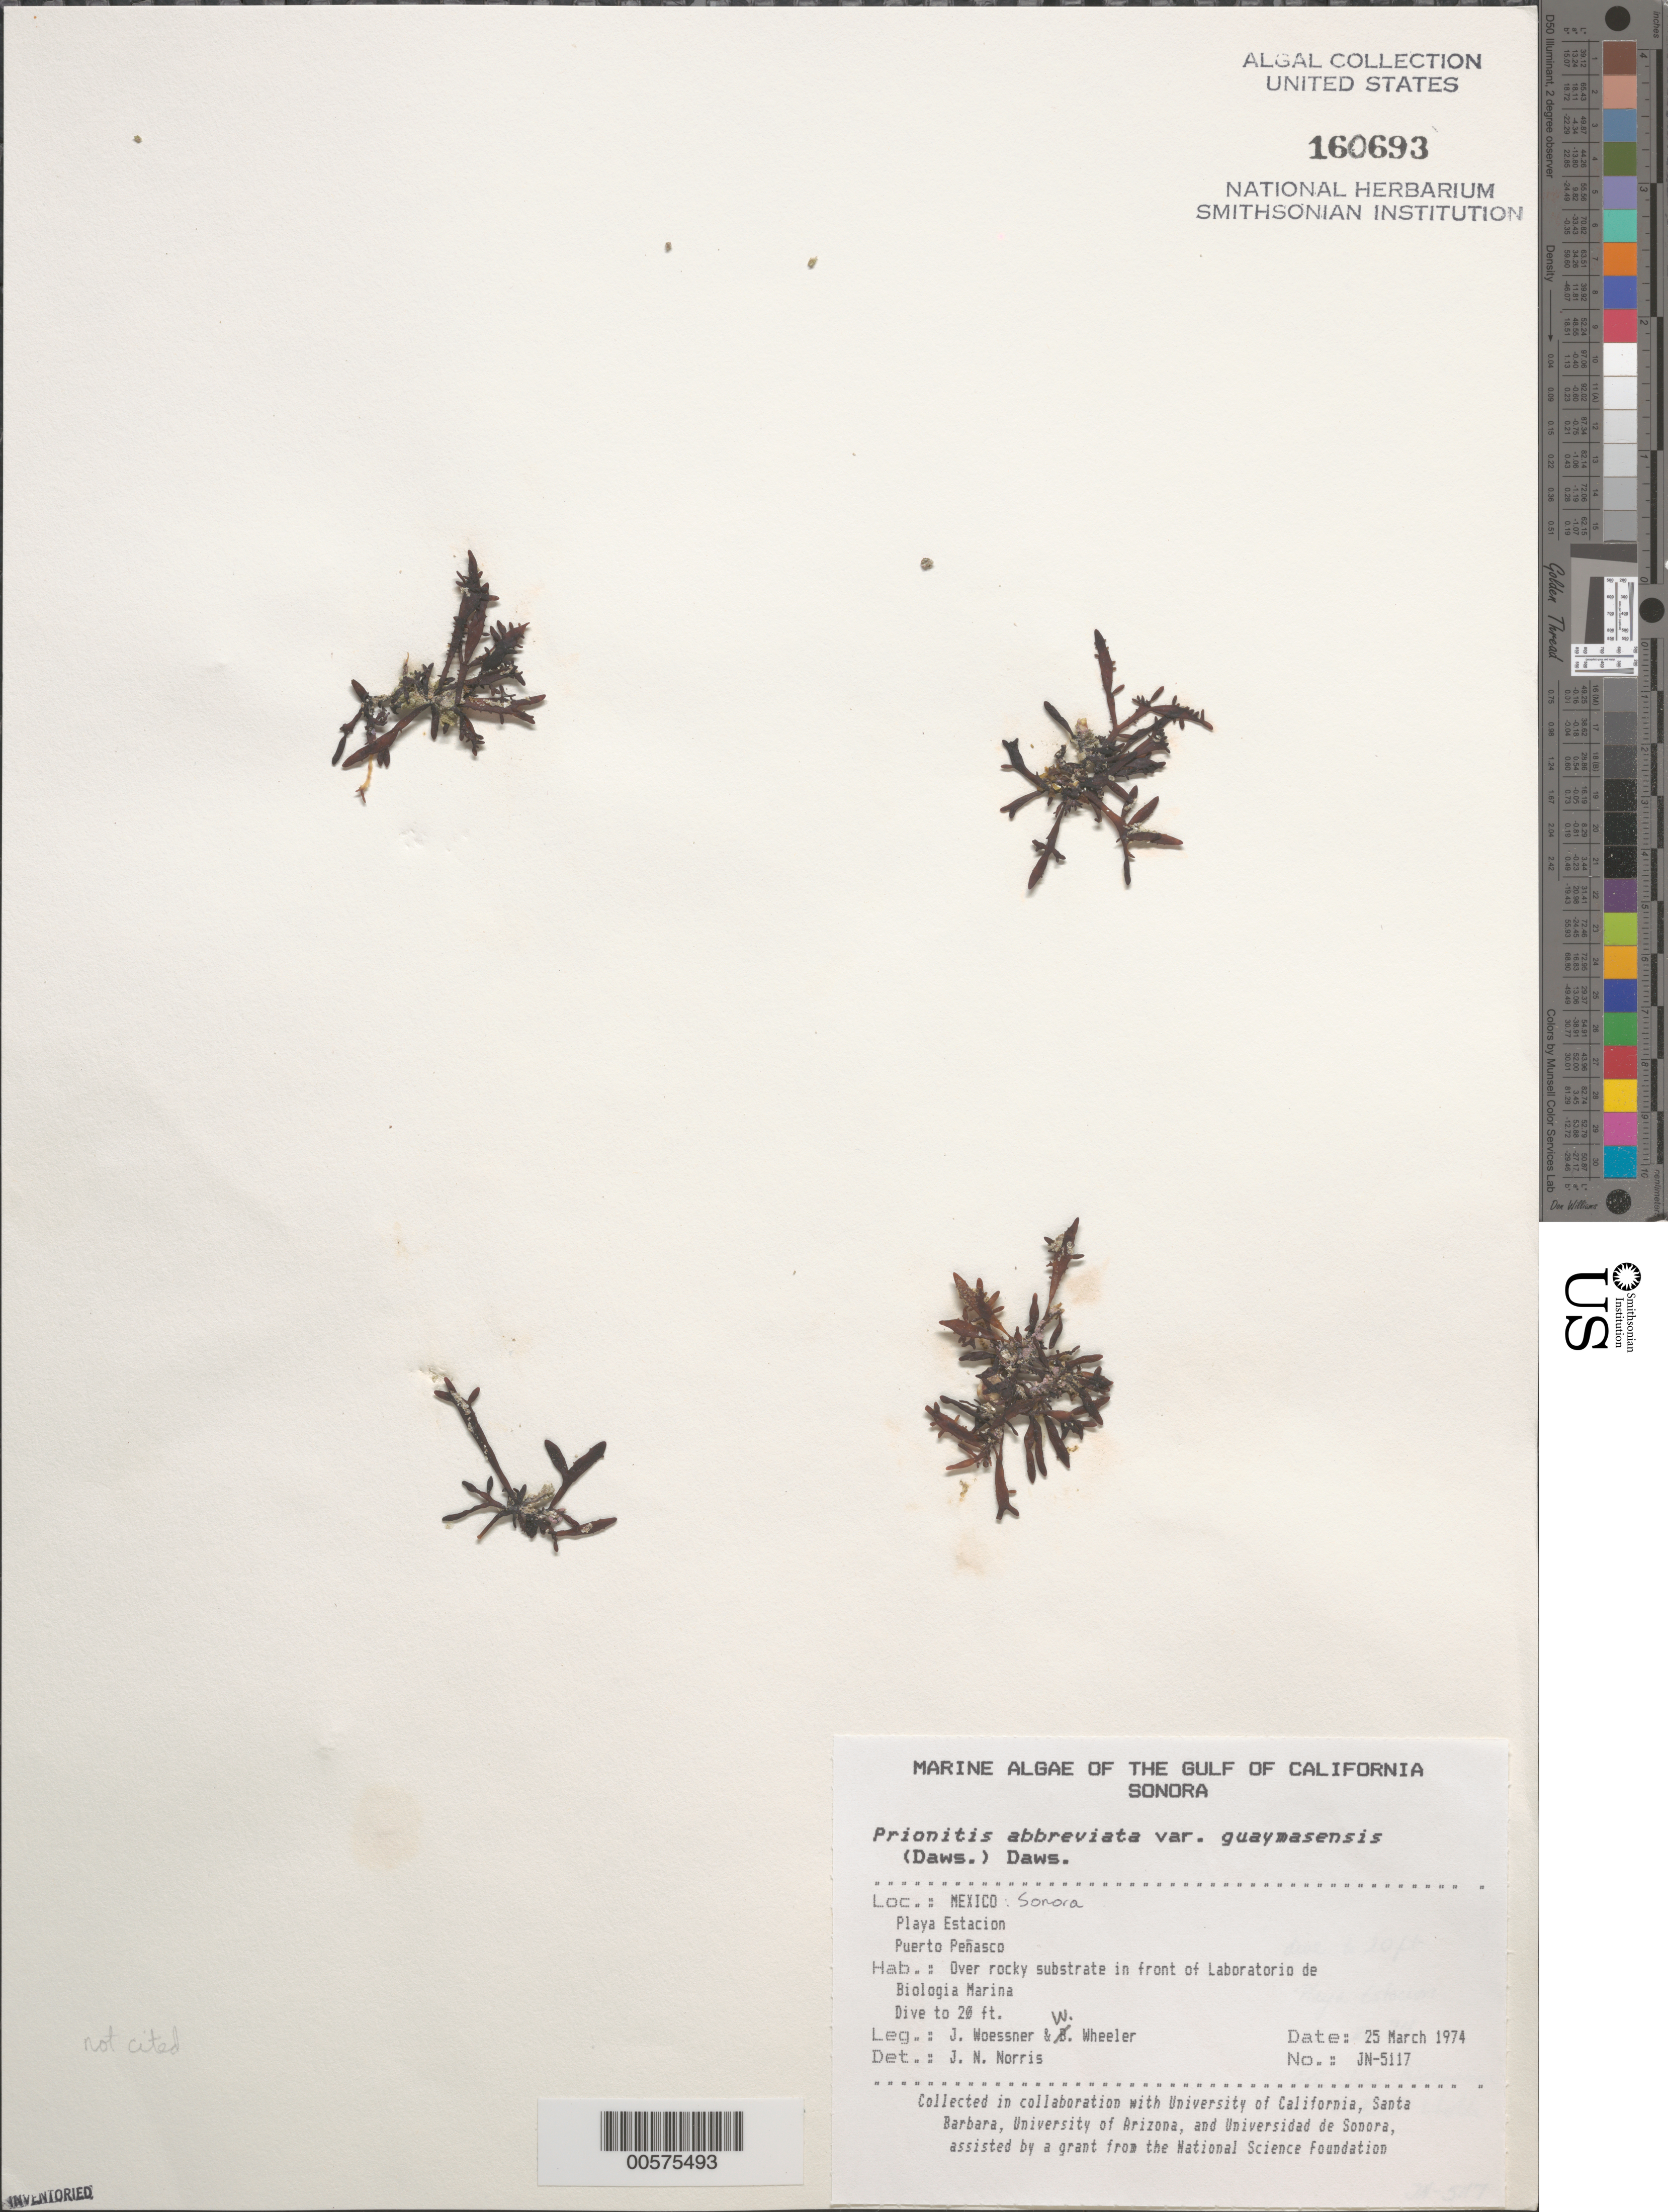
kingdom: Plantae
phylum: Rhodophyta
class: Florideophyceae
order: Cryptonemiales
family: Cryptonemiaceae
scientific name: Prionitis abbreviata var. guaymasensis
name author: (E.Y. Dawson) E.Y. Dawson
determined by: Norris, James N.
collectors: J. Woessner & W. Wheeler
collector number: Jn-5117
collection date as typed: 25 Mar 1974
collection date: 1974-03-25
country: Mexico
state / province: Sonora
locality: Playa Estacion, Puerto Penasco, marine station shore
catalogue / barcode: US 160693